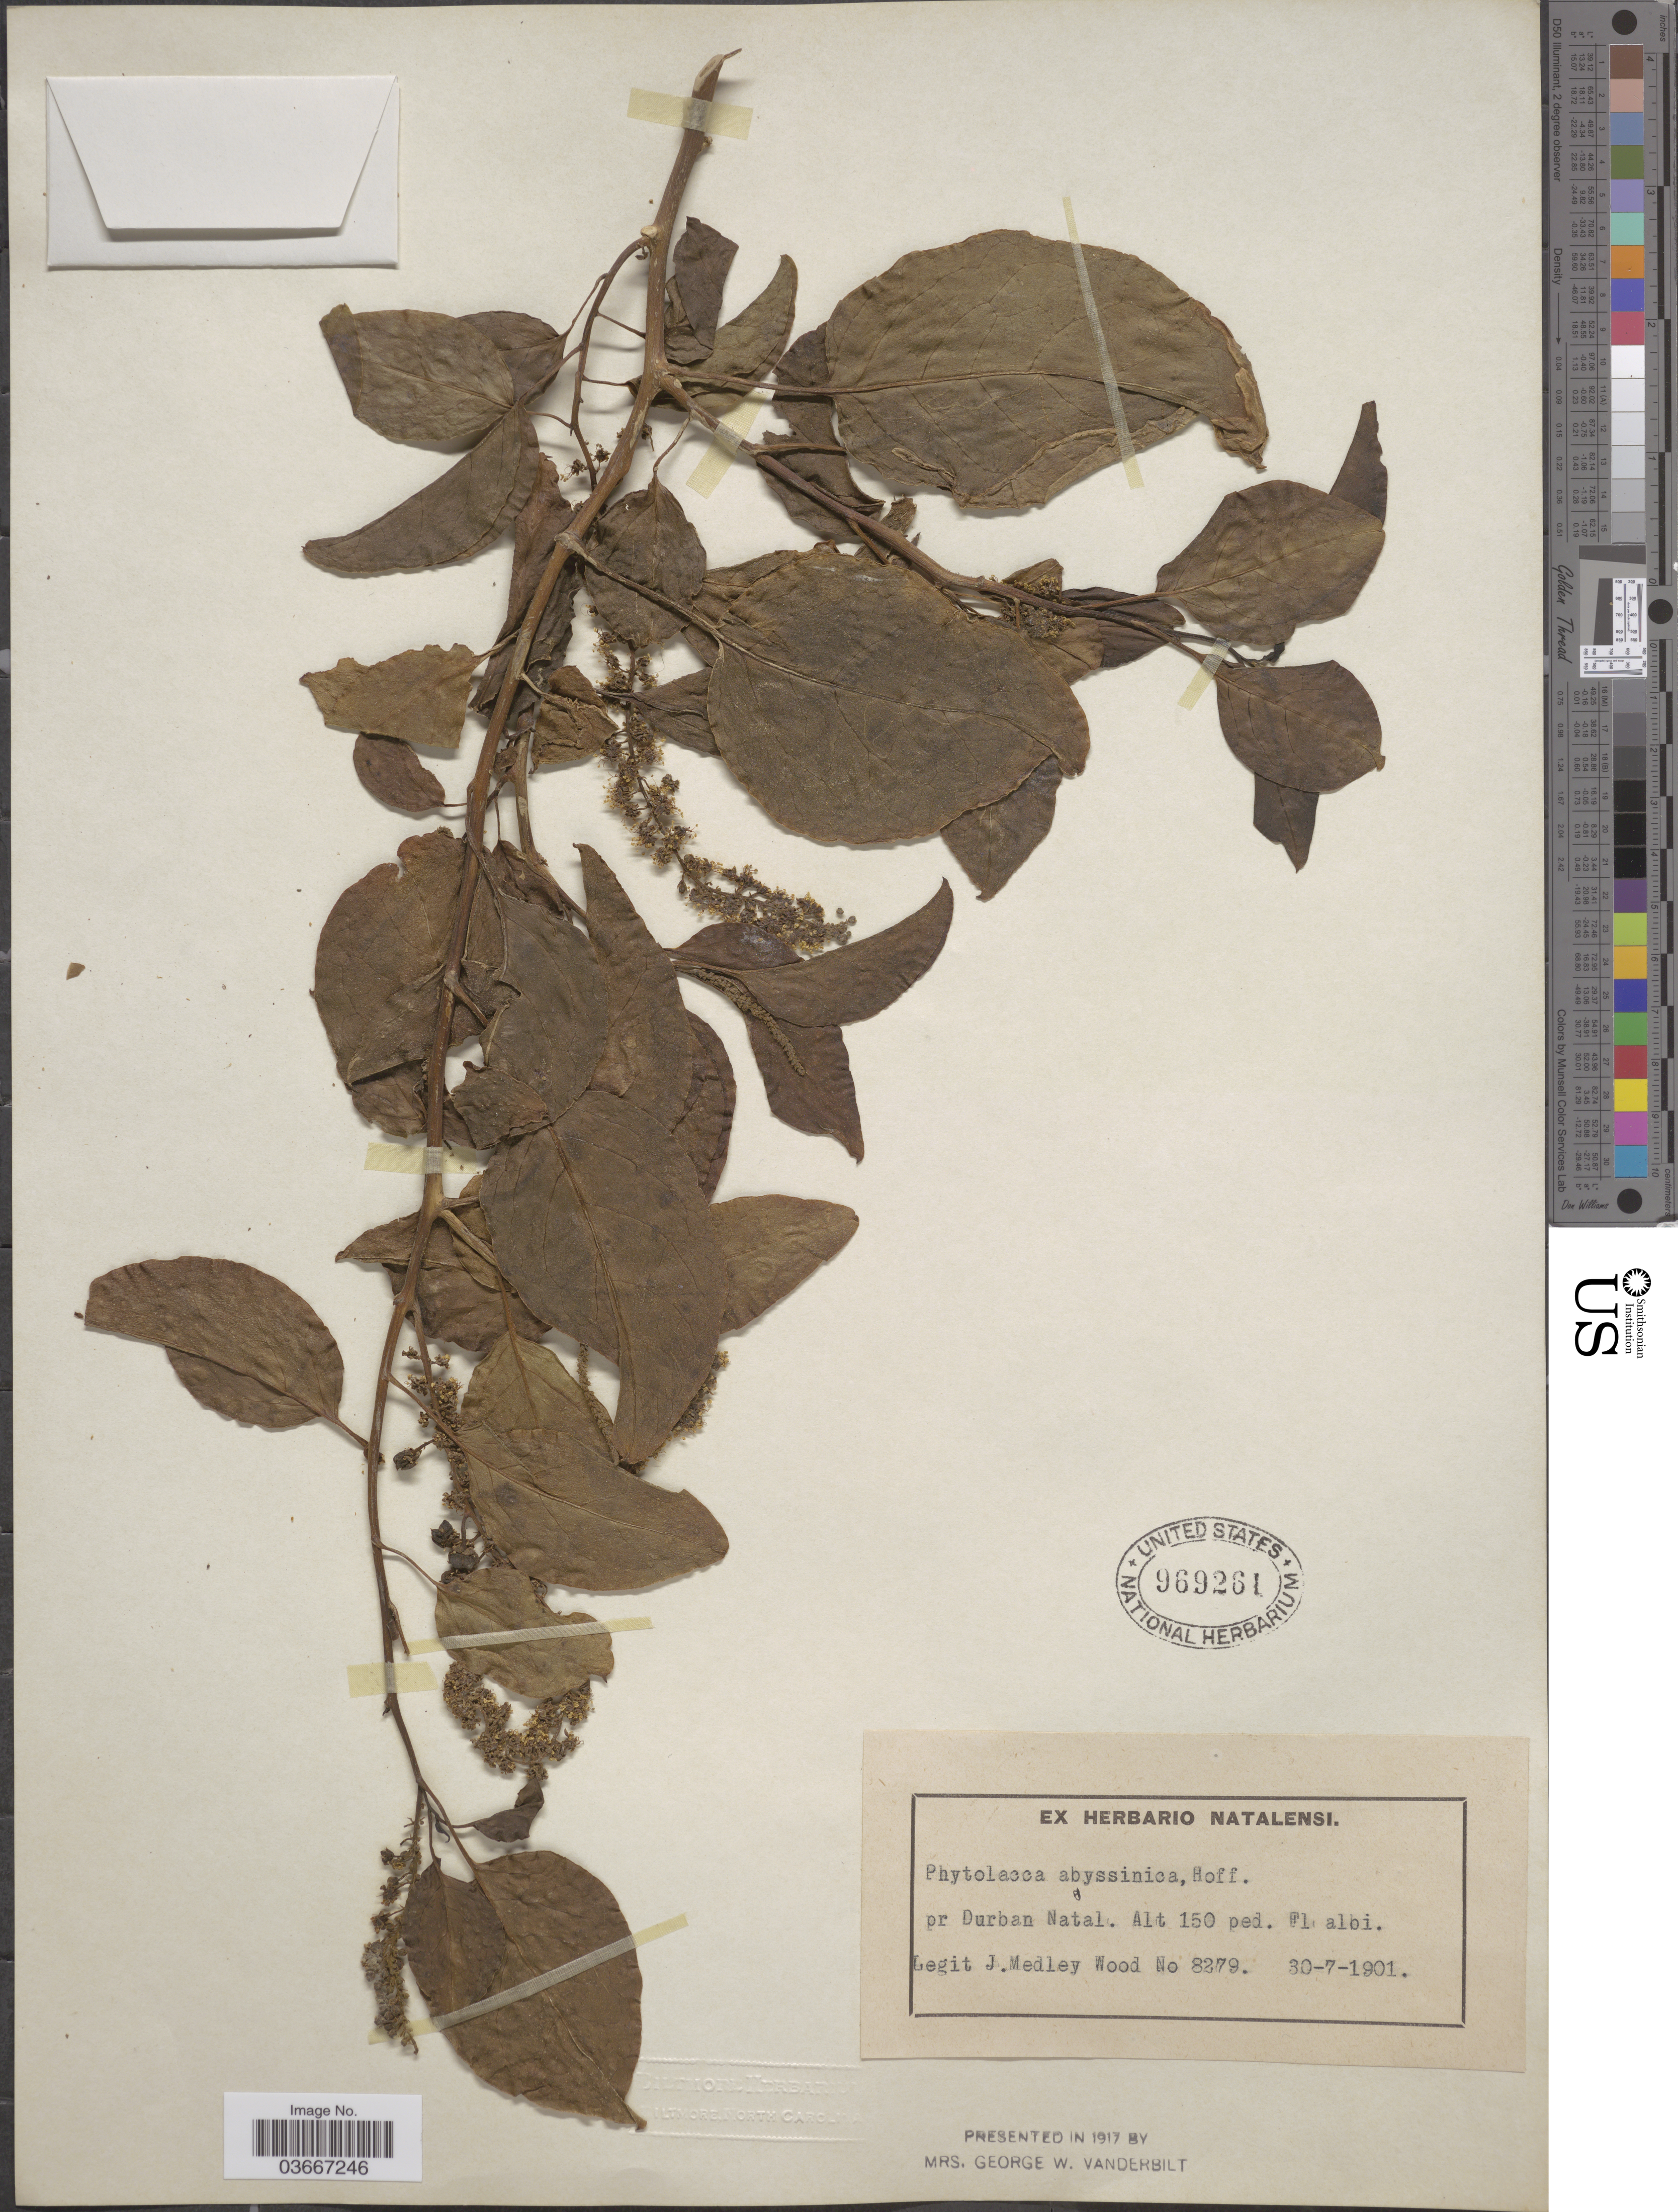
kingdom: Plantae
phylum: Tracheophyta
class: Magnoliopsida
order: Caryophyllales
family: Phytolaccaceae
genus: Phytolacca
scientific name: Phytolacca abyssinica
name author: Hoffm.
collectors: J. Medley Wood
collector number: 8279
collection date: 1901-07-30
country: South Africa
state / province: KwaZulu-Natal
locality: Pr Durban Natal.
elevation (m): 46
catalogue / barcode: US 969261